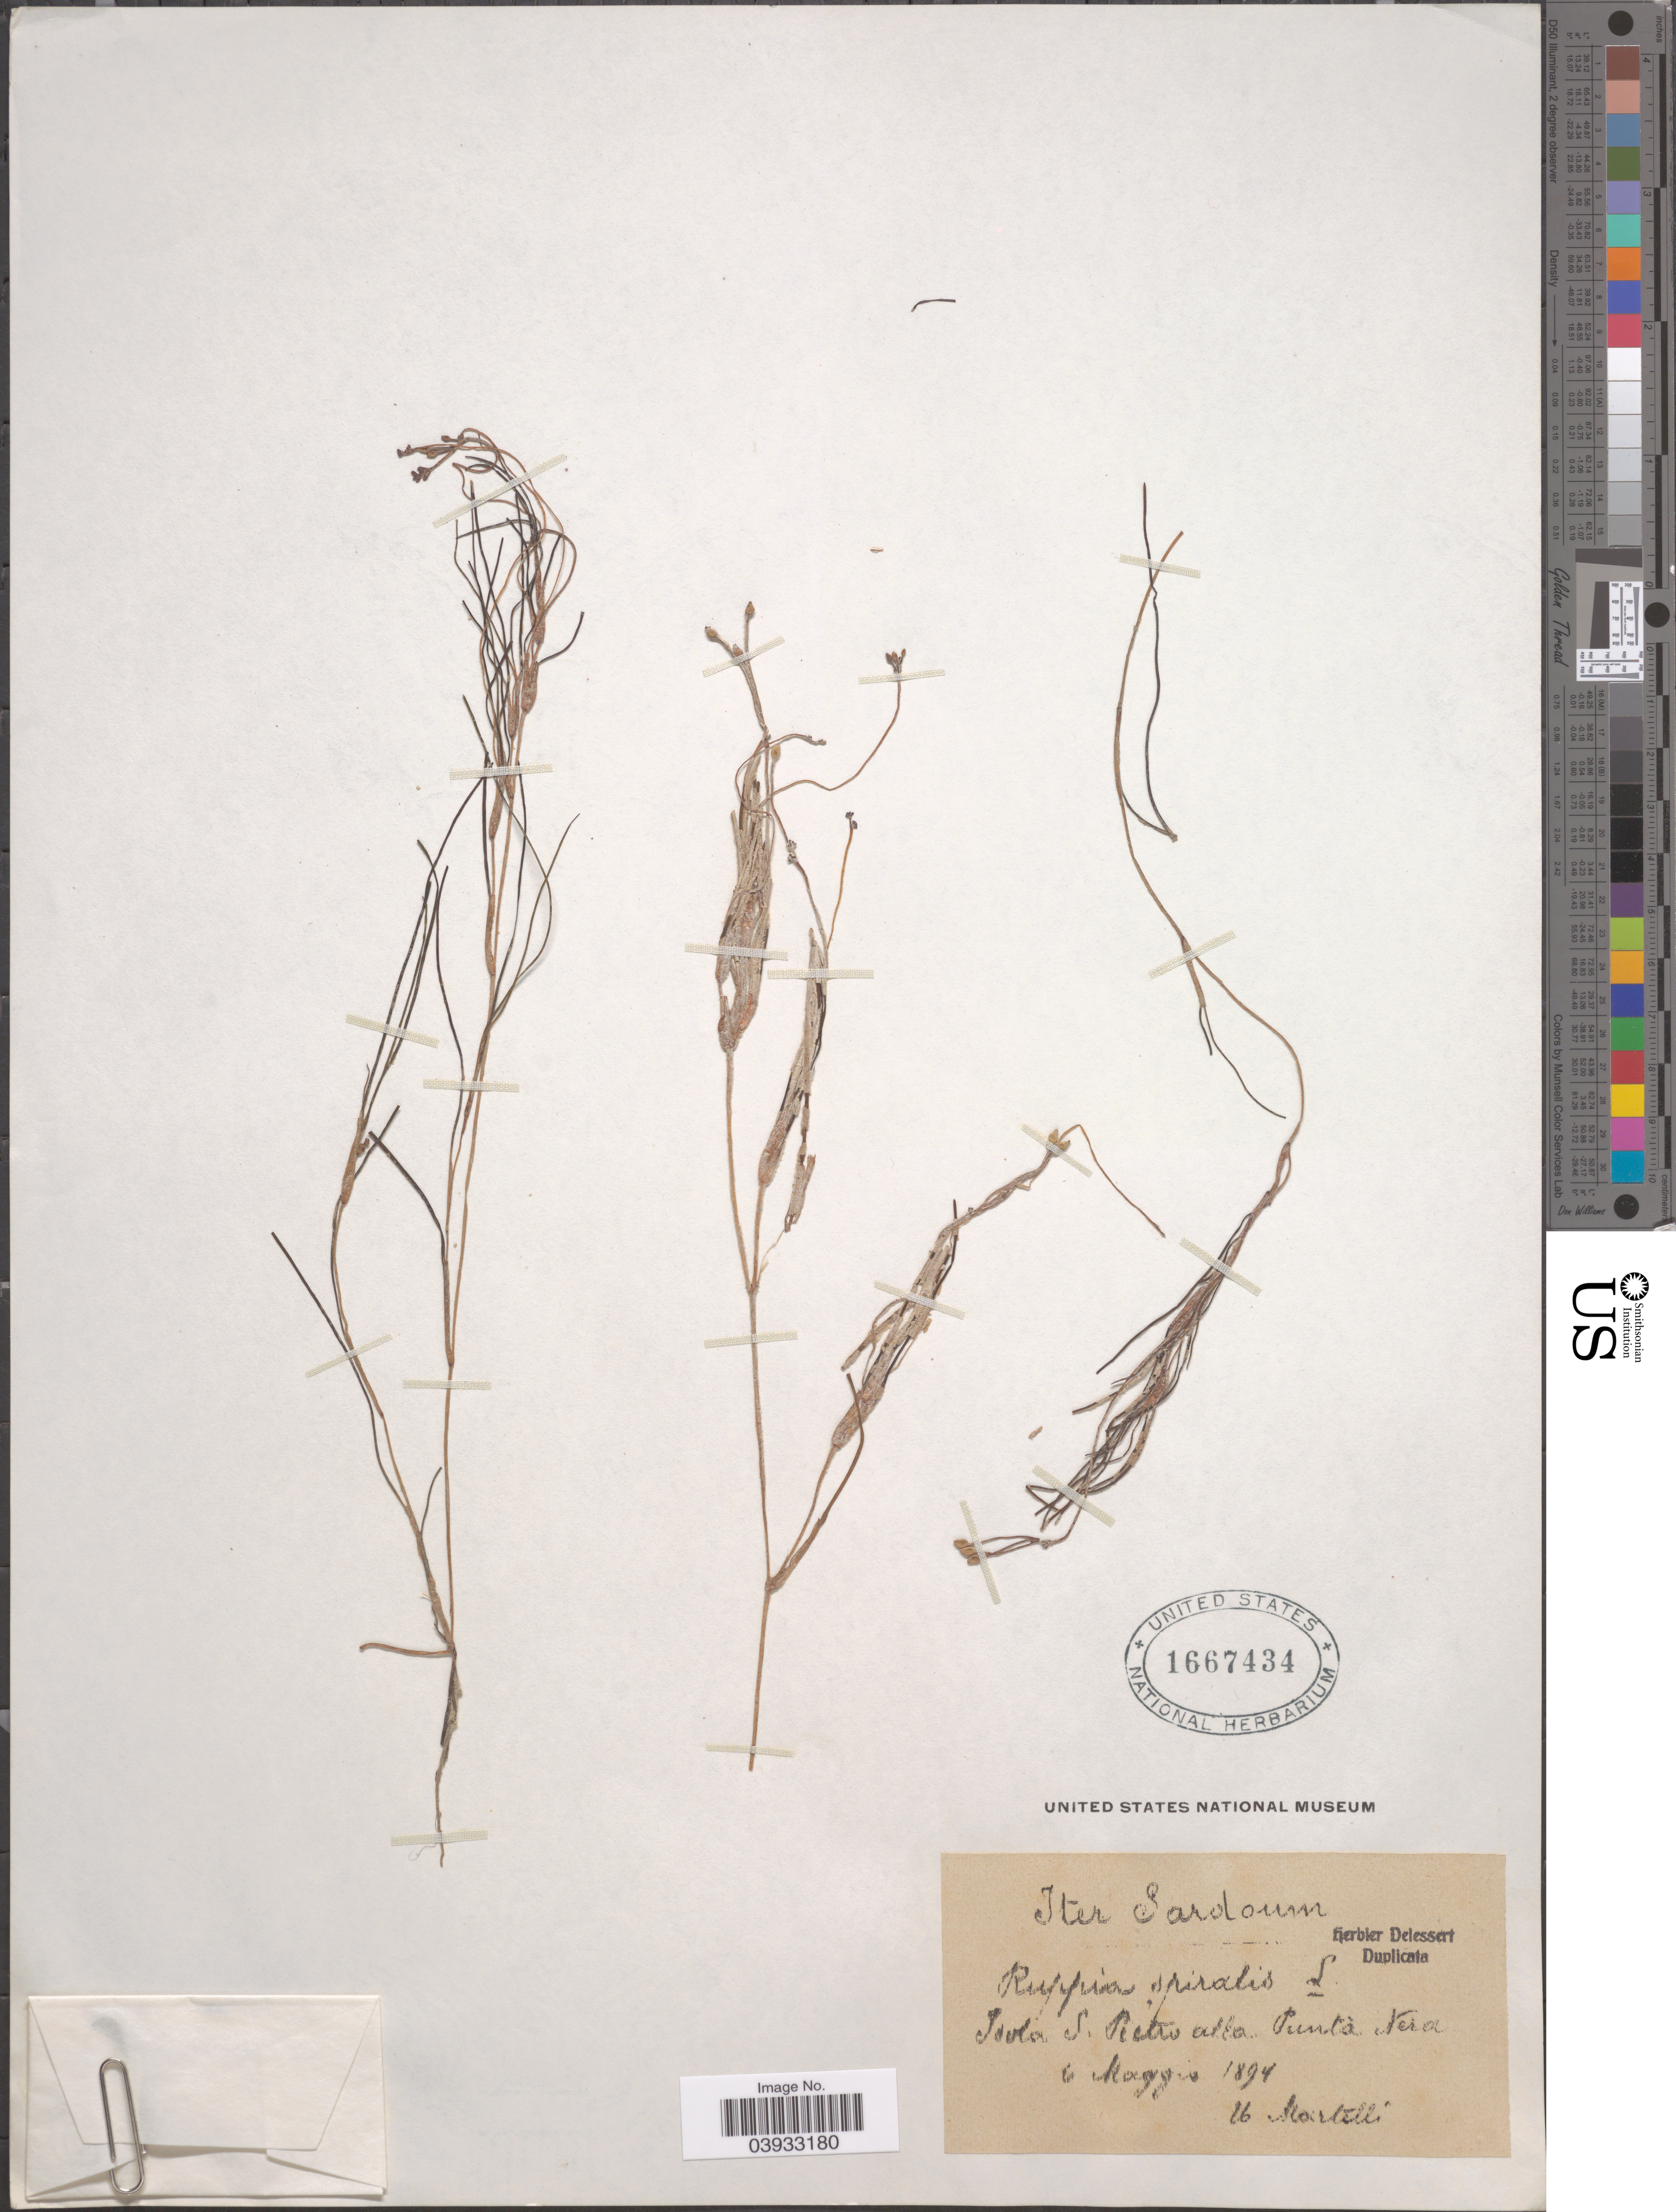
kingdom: Plantae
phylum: Tracheophyta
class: Liliopsida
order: Alismatales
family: Ruppiaceae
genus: Ruppia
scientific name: Ruppia spiralis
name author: L. ex Dumort.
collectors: U. Martelli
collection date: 1894-05-06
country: Italy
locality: Sardoum. Isola S. Pietro alta Punta Nera.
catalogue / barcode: US 1667434